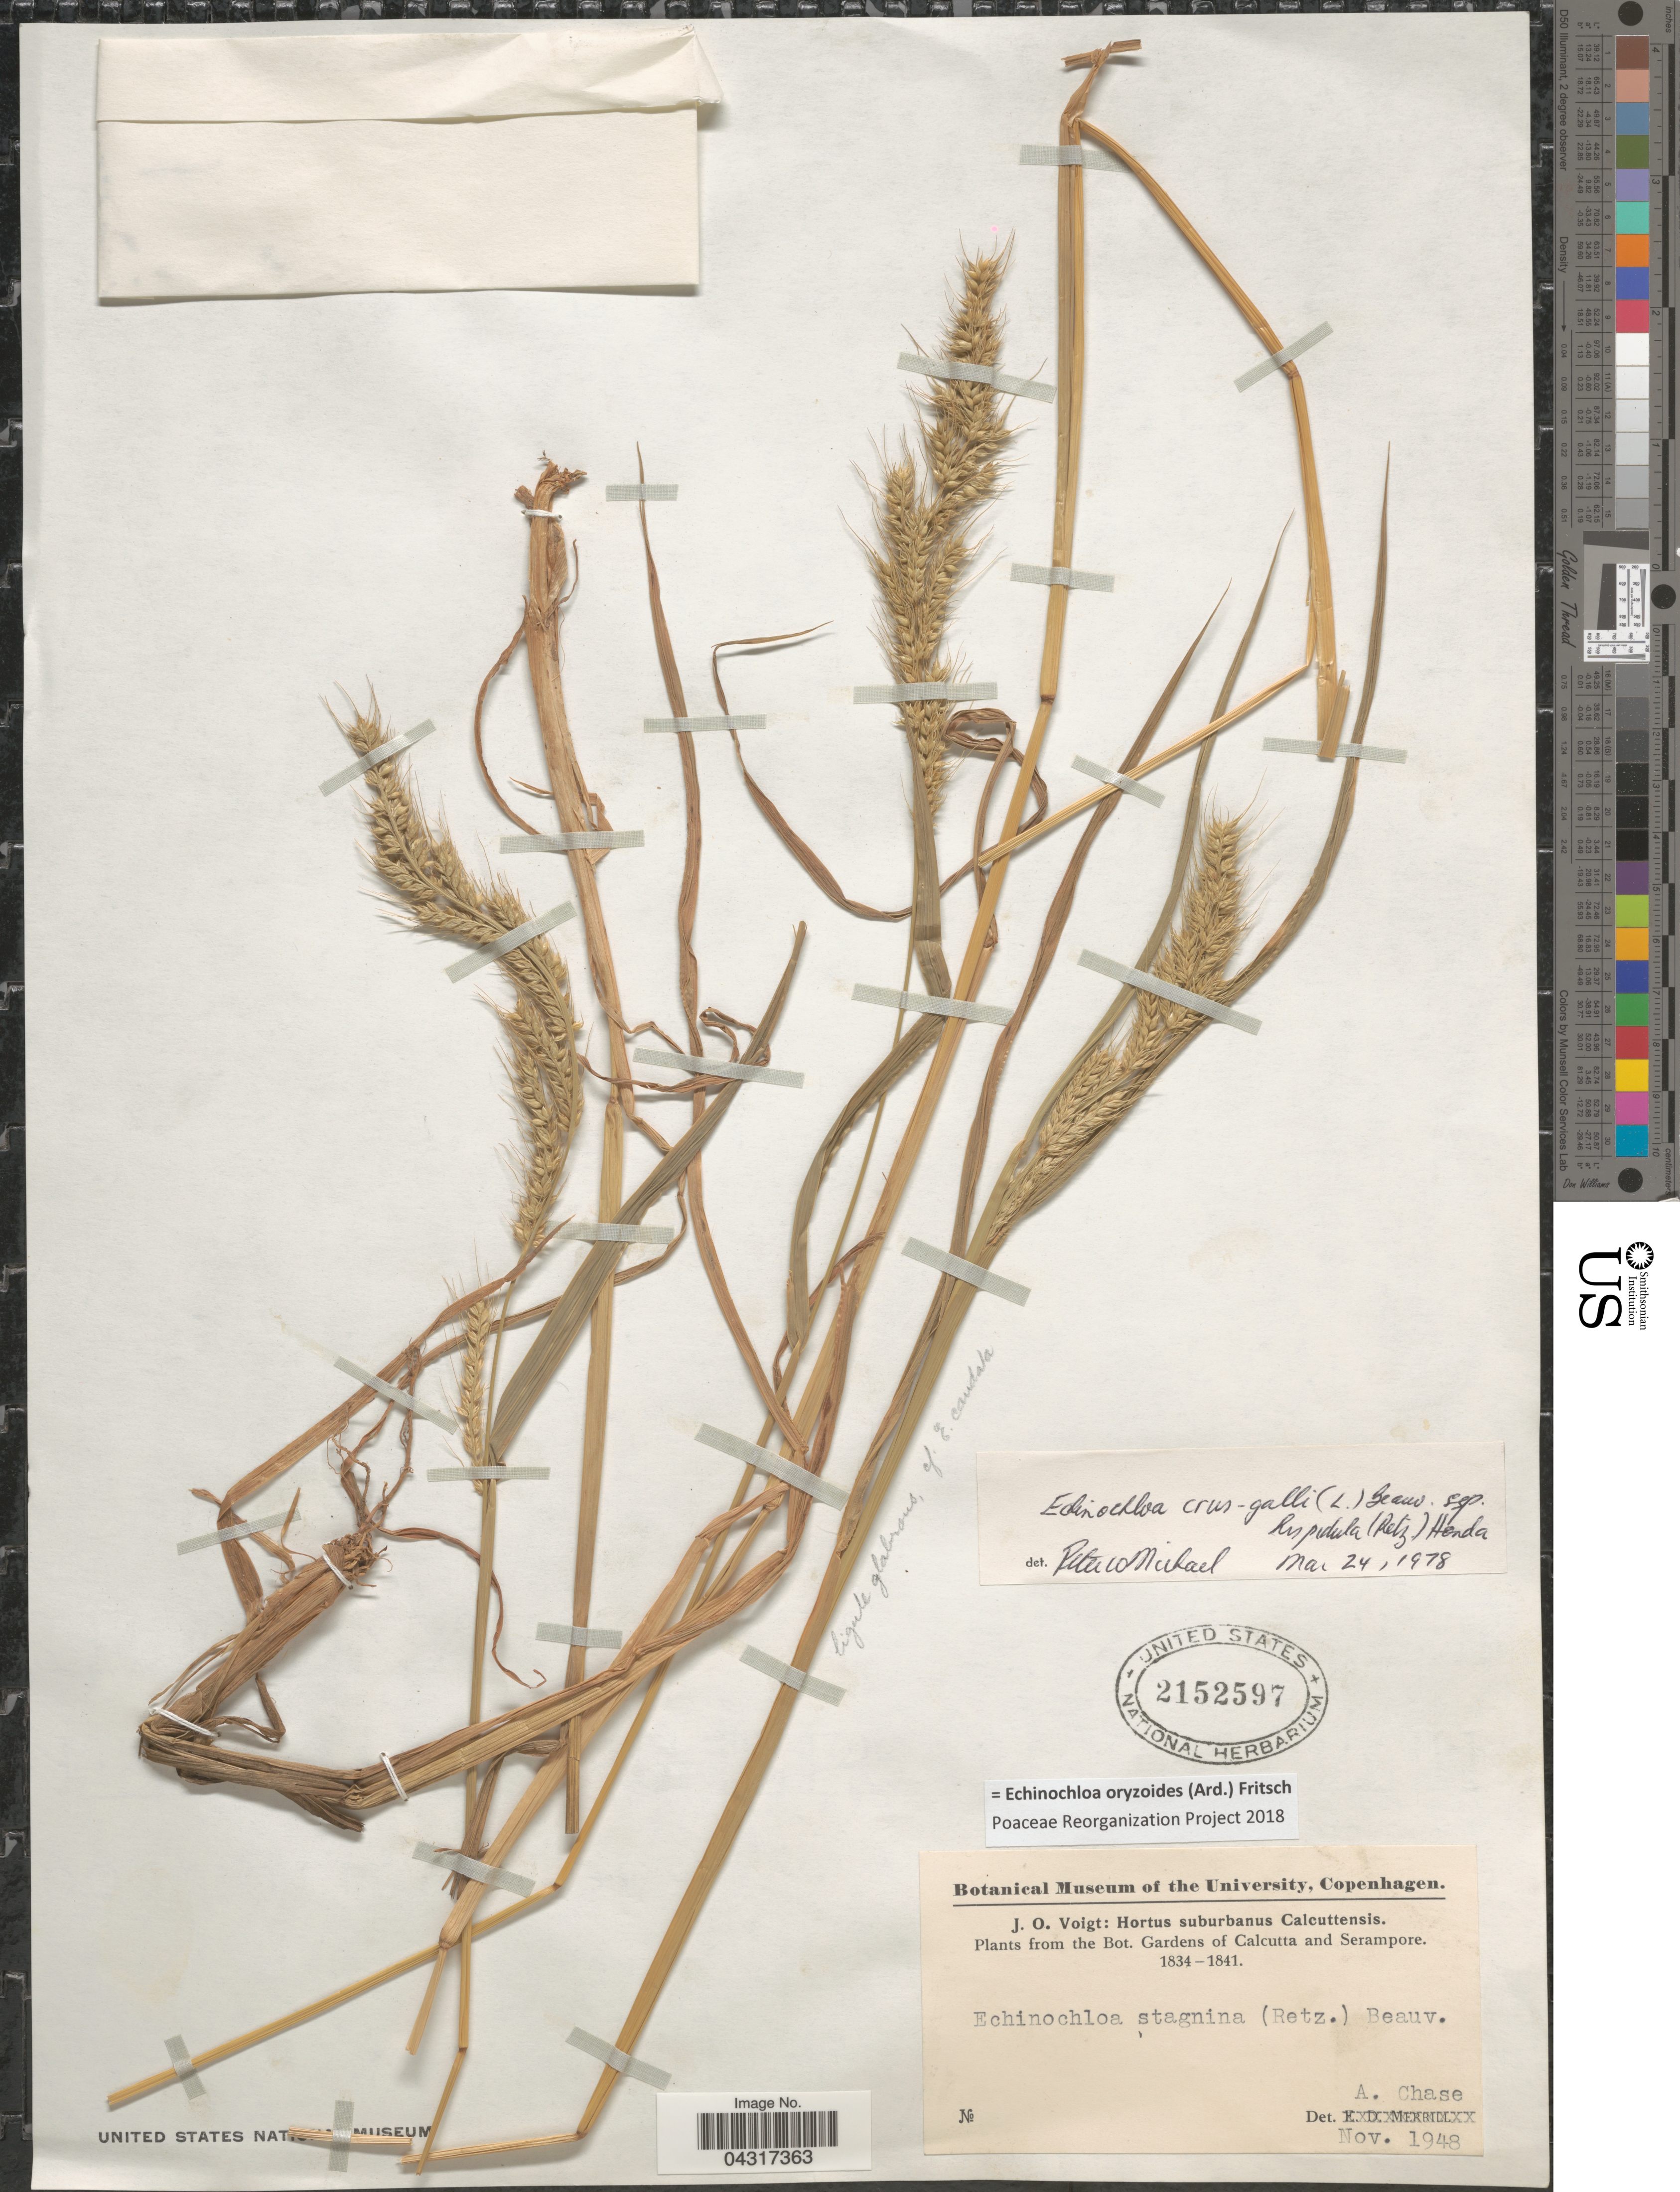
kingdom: Plantae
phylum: Tracheophyta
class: Liliopsida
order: Poales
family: Poaceae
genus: Echinochloa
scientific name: Echinochloa oryzoides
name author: (Ard.) Fritsch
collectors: J. O. Voigt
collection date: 1834/1841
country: India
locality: Bot. Gardens of Calcutta and Serampore.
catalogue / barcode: US 2152597